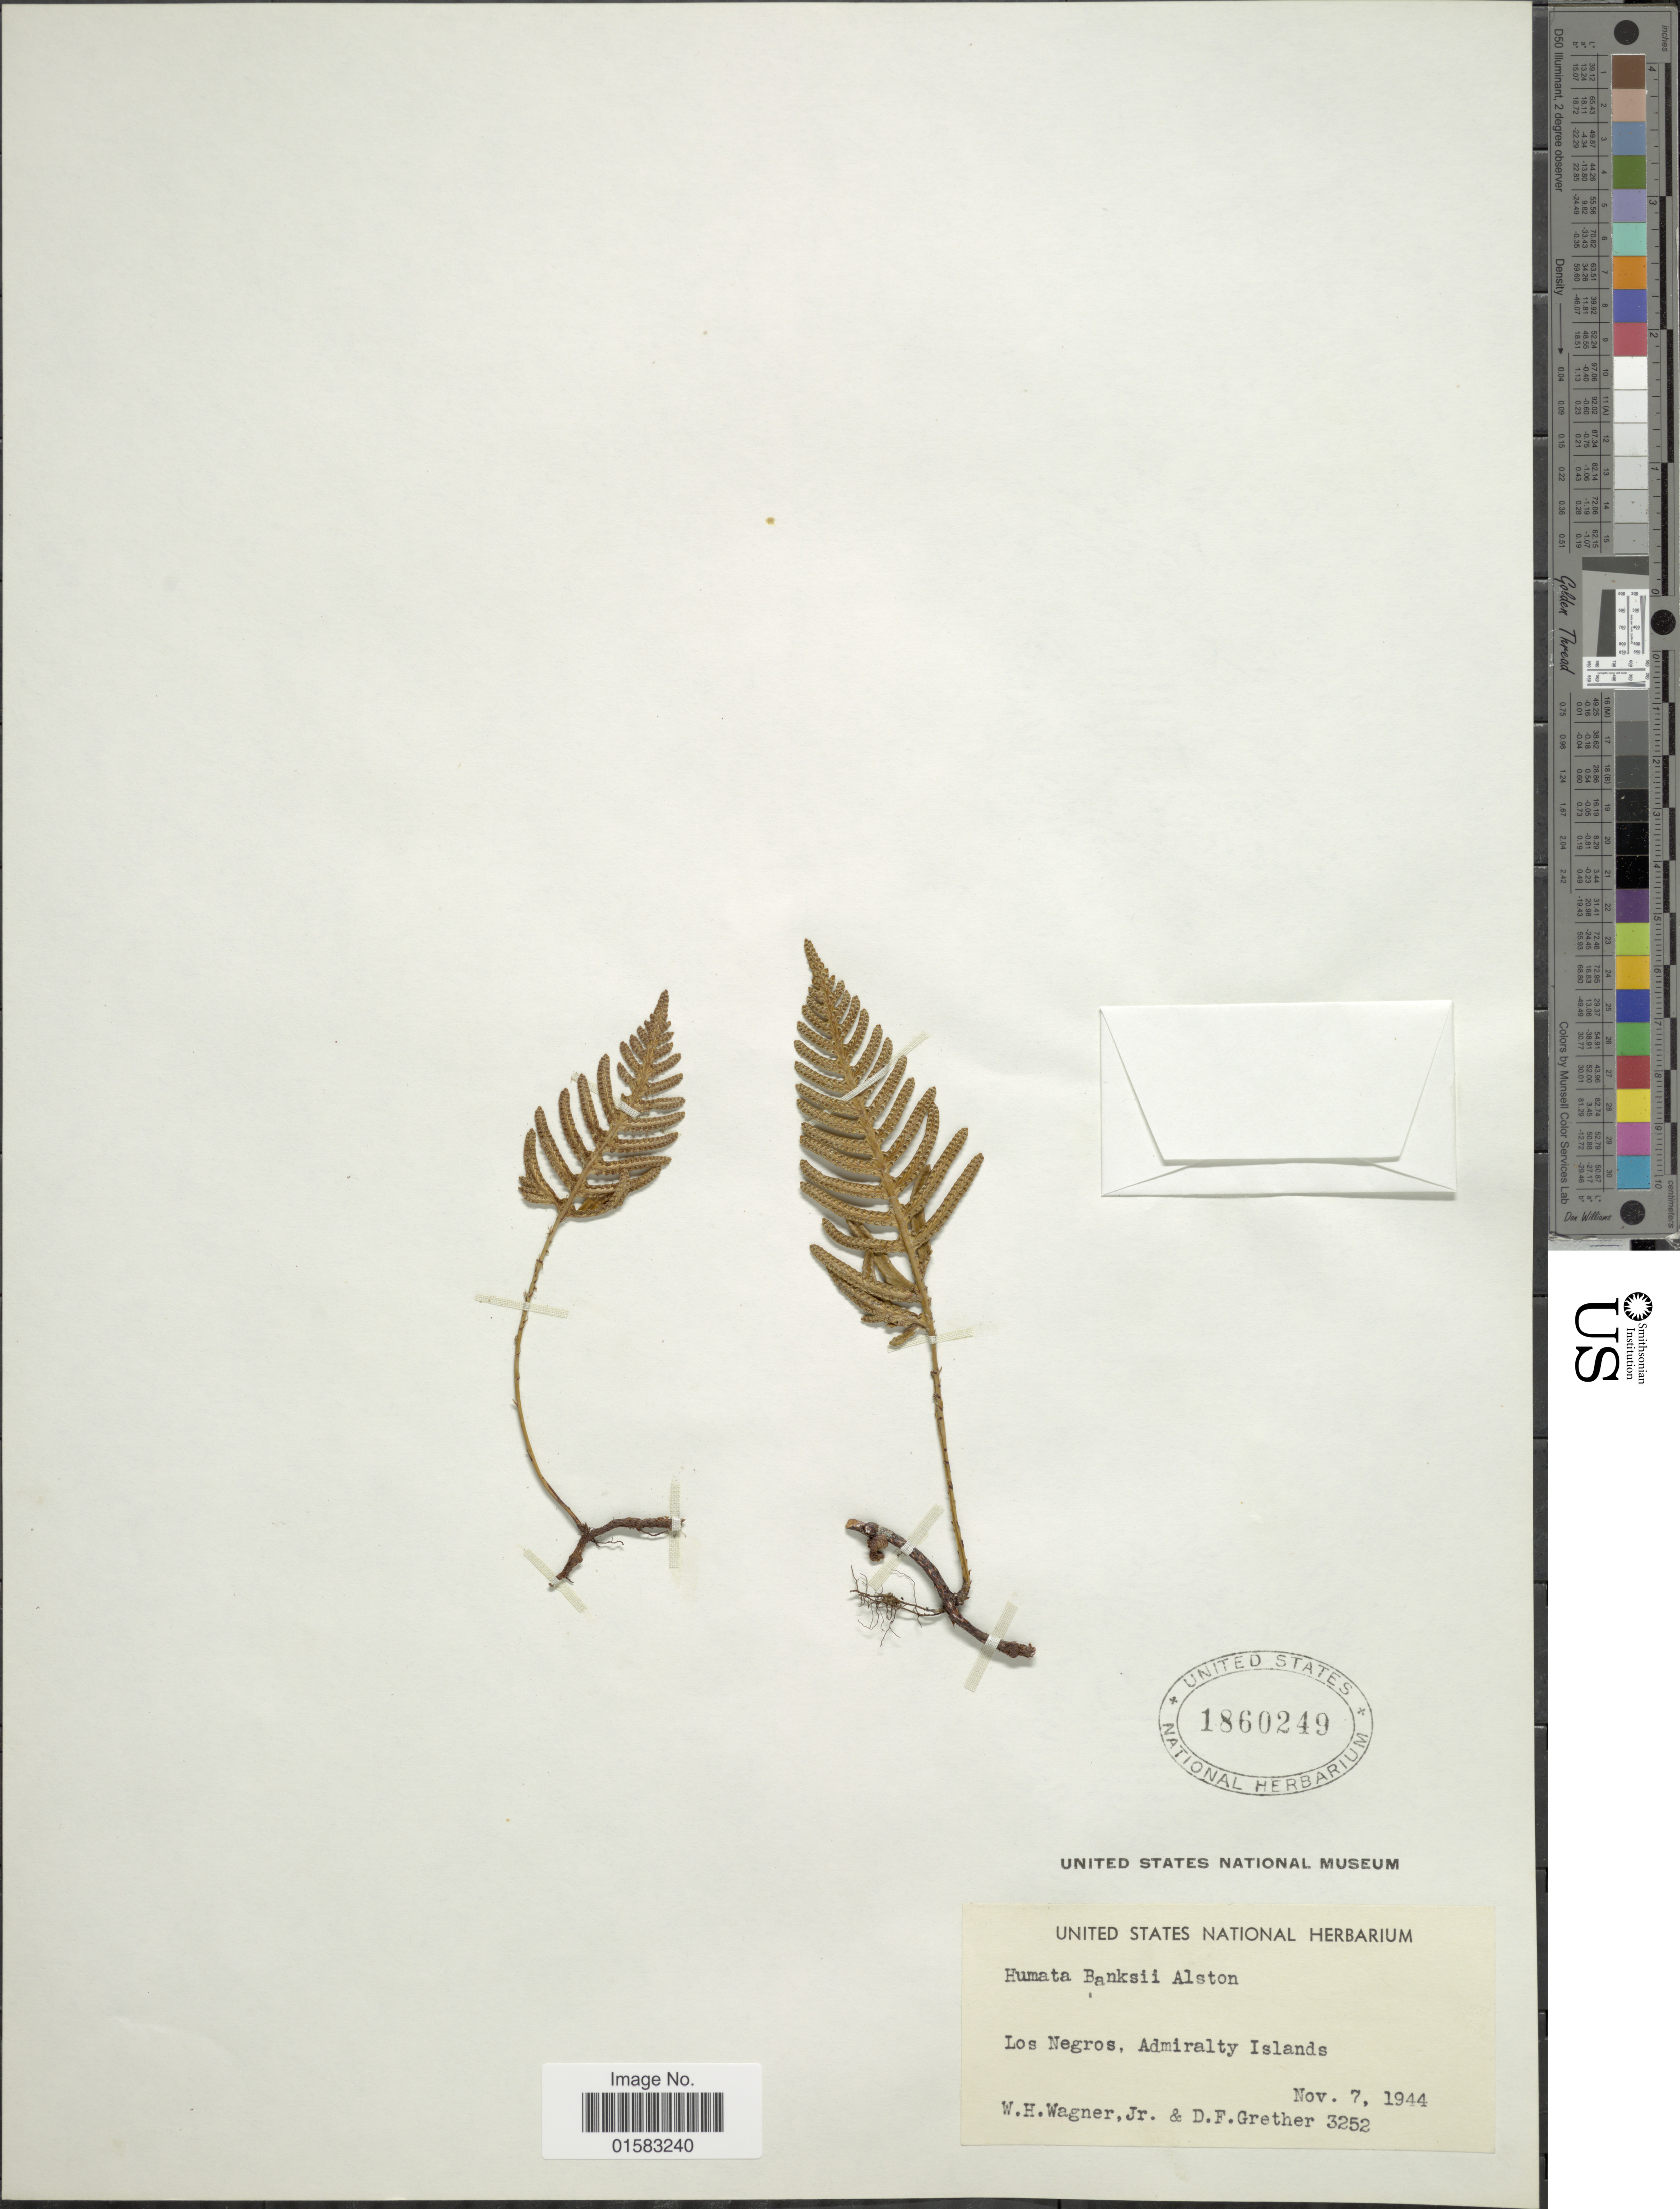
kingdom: Plantae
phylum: Tracheophyta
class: Polypodiopsida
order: Polypodiales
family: Davalliaceae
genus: Davallia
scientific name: Davallia pectinata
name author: Sm.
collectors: W. H. Wagner & D. F. Grether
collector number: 3252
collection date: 1944-11-07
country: Papua New Guinea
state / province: Manus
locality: Los Negros, Admiralty Islands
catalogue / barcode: US 1860249